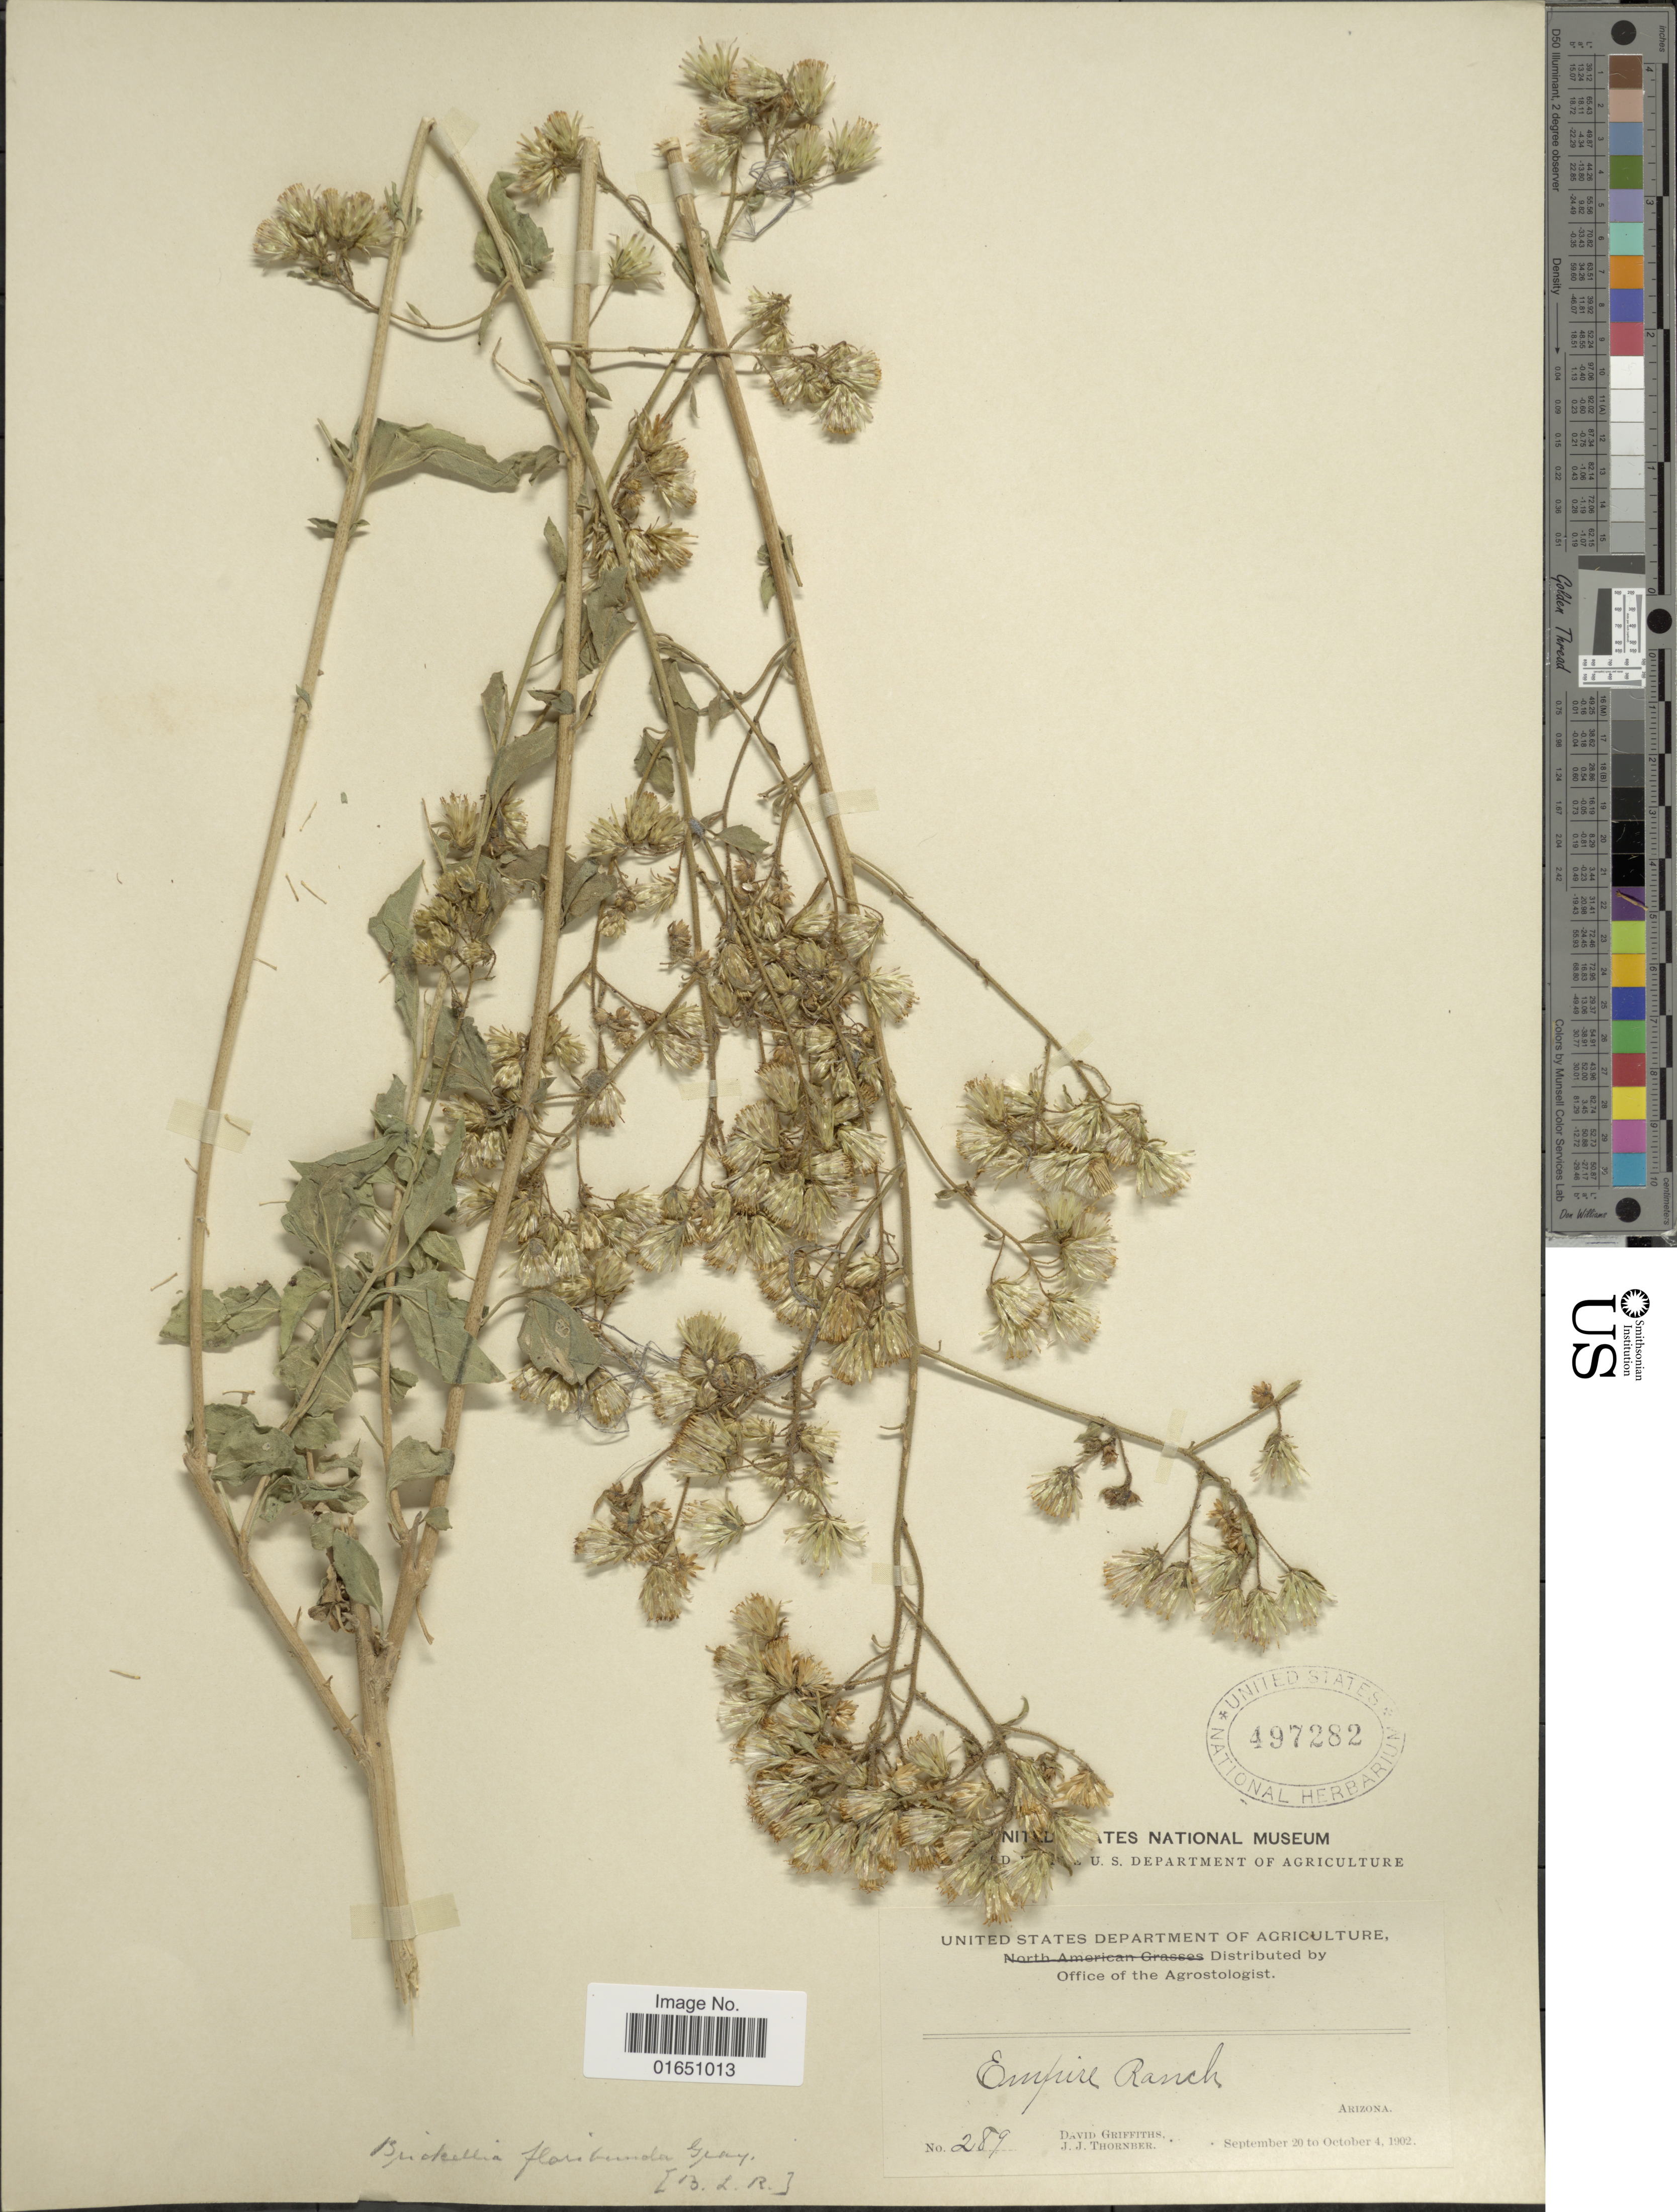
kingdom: Plantae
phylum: Tracheophyta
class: Magnoliopsida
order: Asterales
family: Asteraceae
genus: Brickellia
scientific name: Brickellia floribunda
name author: A. Gray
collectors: D. Griffiths & J. Thornber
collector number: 289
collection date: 1902-09-20/1902-10-04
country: United States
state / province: Arizona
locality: Empire Ranch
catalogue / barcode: US 497282